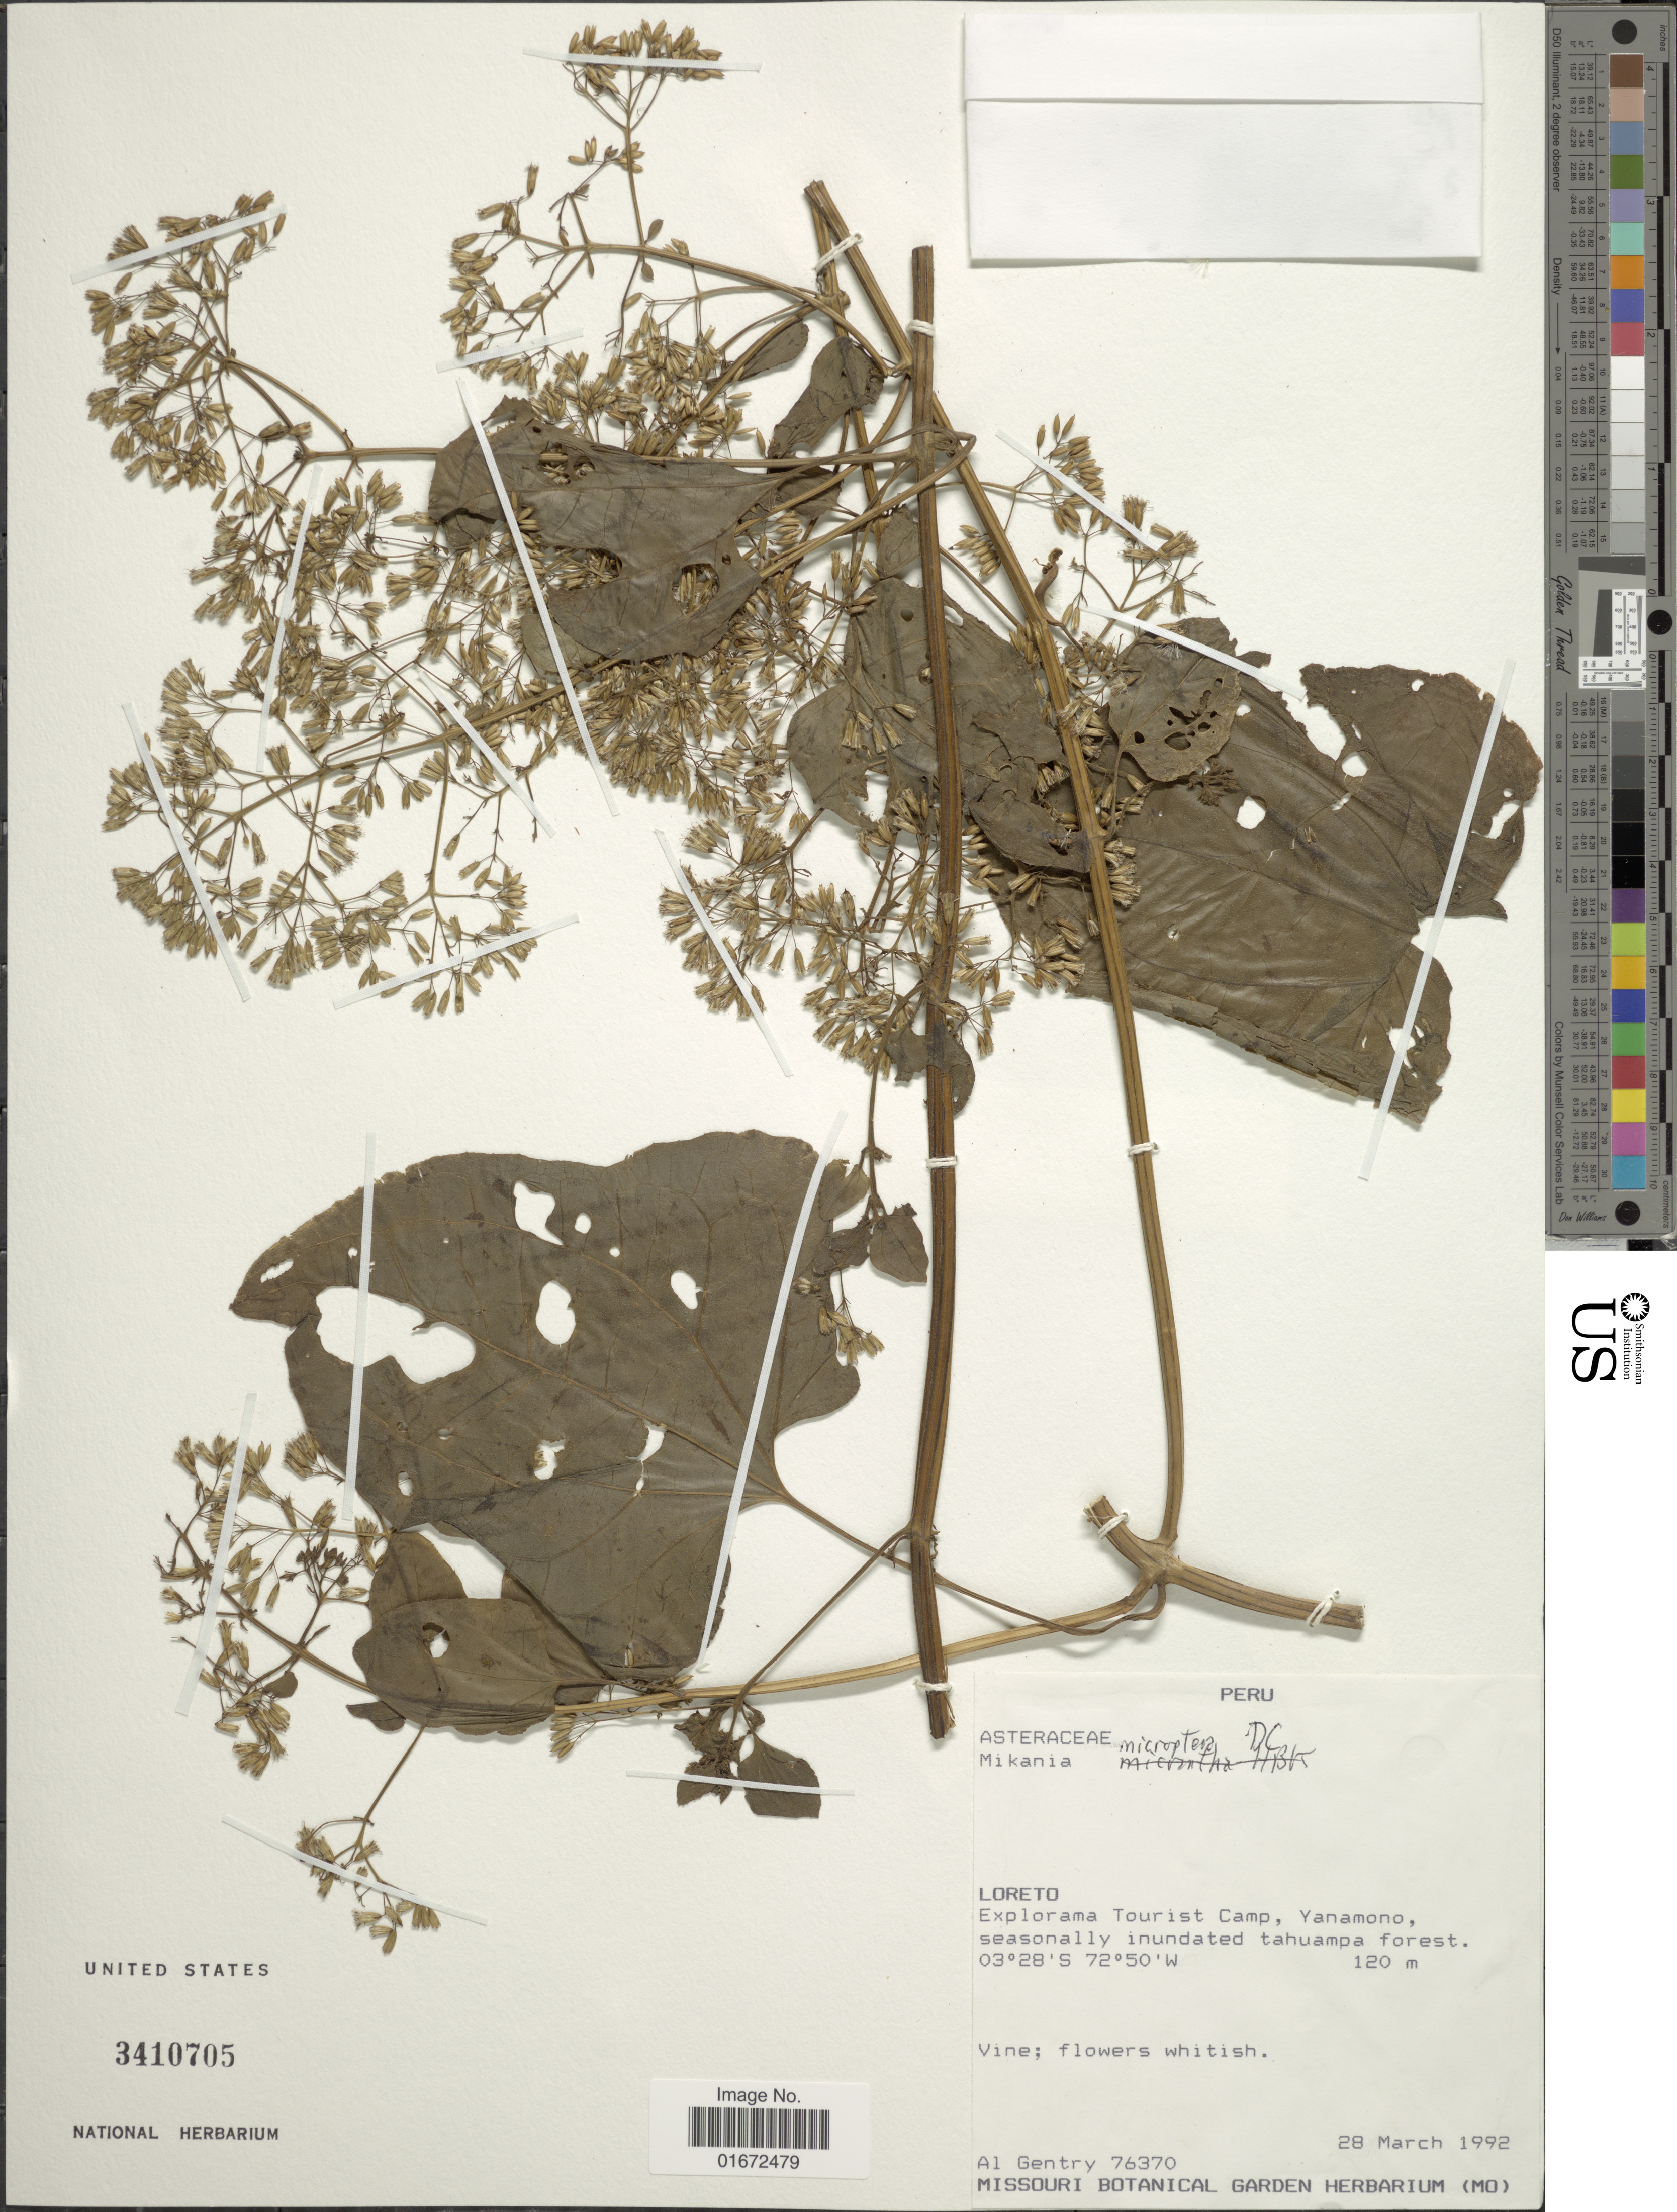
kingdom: Plantae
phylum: Tracheophyta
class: Magnoliopsida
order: Asterales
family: Asteraceae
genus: Mikania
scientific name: Mikania microptera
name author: DC.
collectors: A. H. Gentry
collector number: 76370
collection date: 1992-03-28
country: Peru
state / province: Loreto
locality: Loreto. Explorama Tourist Camp, Yanamono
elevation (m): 120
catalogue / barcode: US 3410705